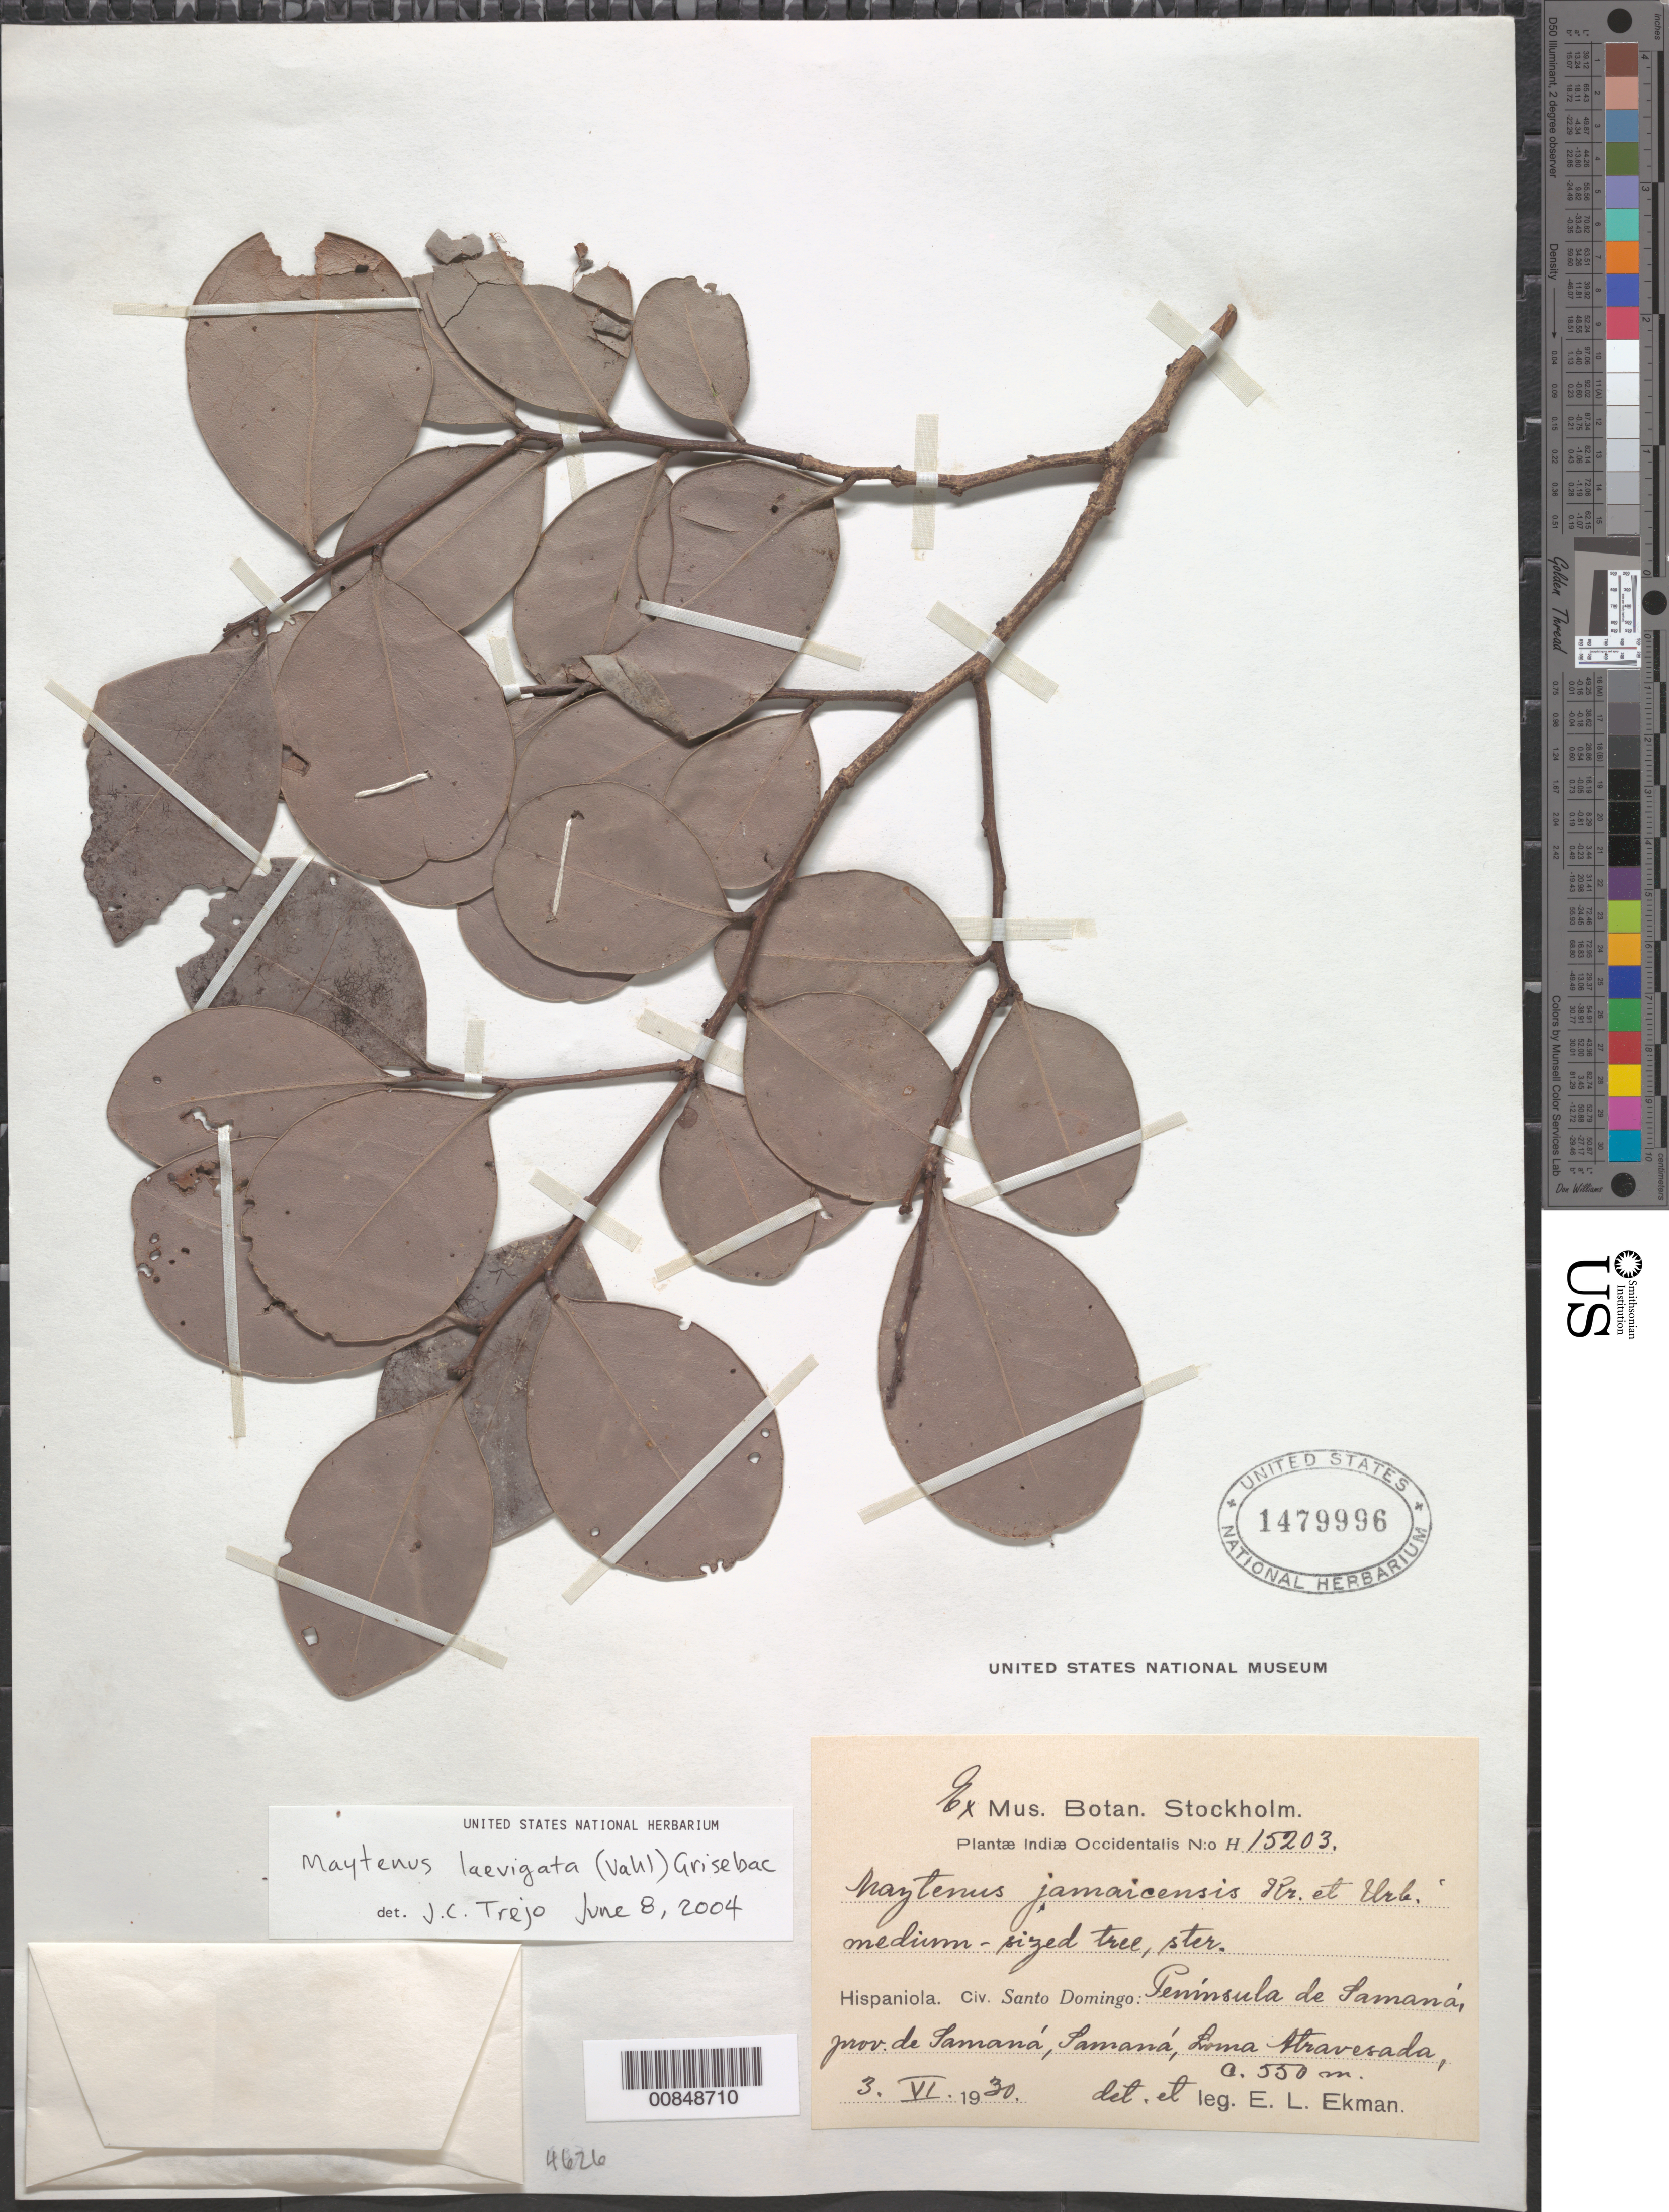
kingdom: Plantae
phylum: Tracheophyta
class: Magnoliopsida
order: Celastrales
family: Celastraceae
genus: Maytenus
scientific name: Maytenus laevigatus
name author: (Vahl) Griseb. ex Eggers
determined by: Trejo-Torres, J. C.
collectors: E. L. Ekman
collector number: H 15203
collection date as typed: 03 Jun 1930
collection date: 1930-06-03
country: Dominican Republic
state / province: Samana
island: Hispaniola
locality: Península de Samaná, Samaná, Loma Atravesada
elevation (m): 550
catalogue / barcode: US 1479996